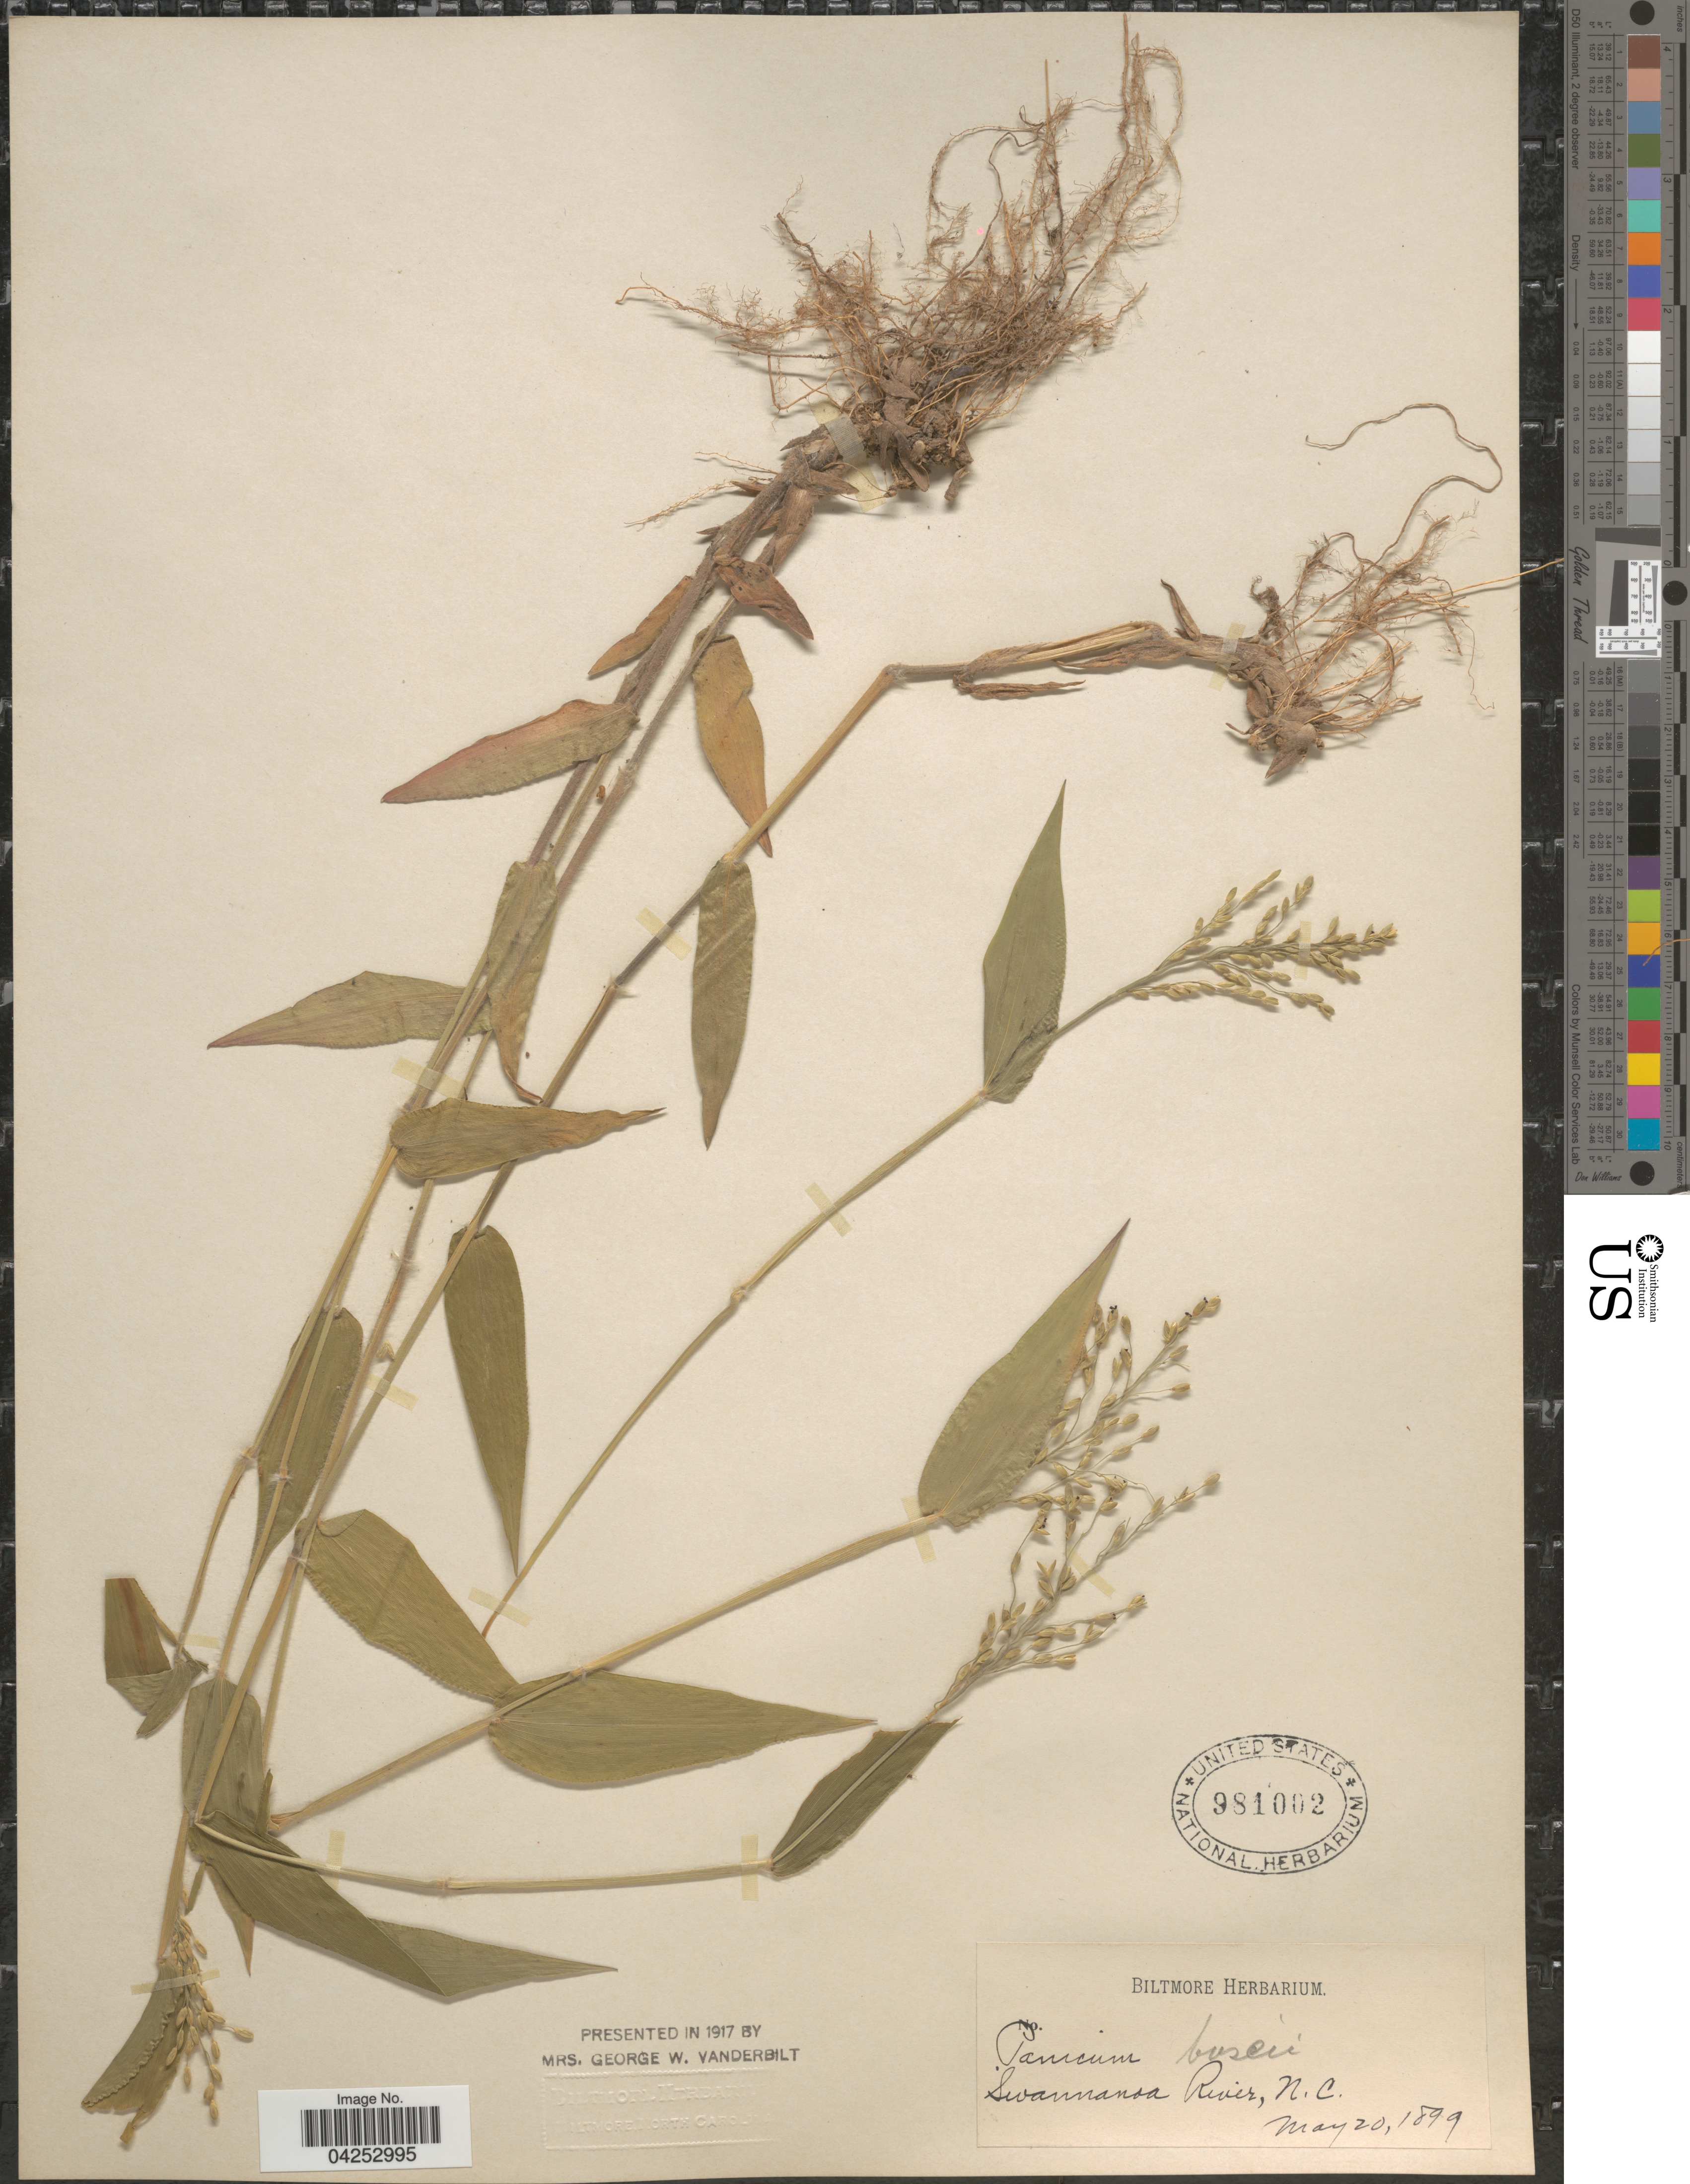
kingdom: Plantae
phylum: Tracheophyta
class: Liliopsida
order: Poales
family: Poaceae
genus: Dichanthelium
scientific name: Dichanthelium boscii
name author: (Poir.) Gould & C.A. Clark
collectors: ex herb. Biltmore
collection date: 1899-05-20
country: United States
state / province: North Carolina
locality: Swannanoa River.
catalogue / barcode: US 981002